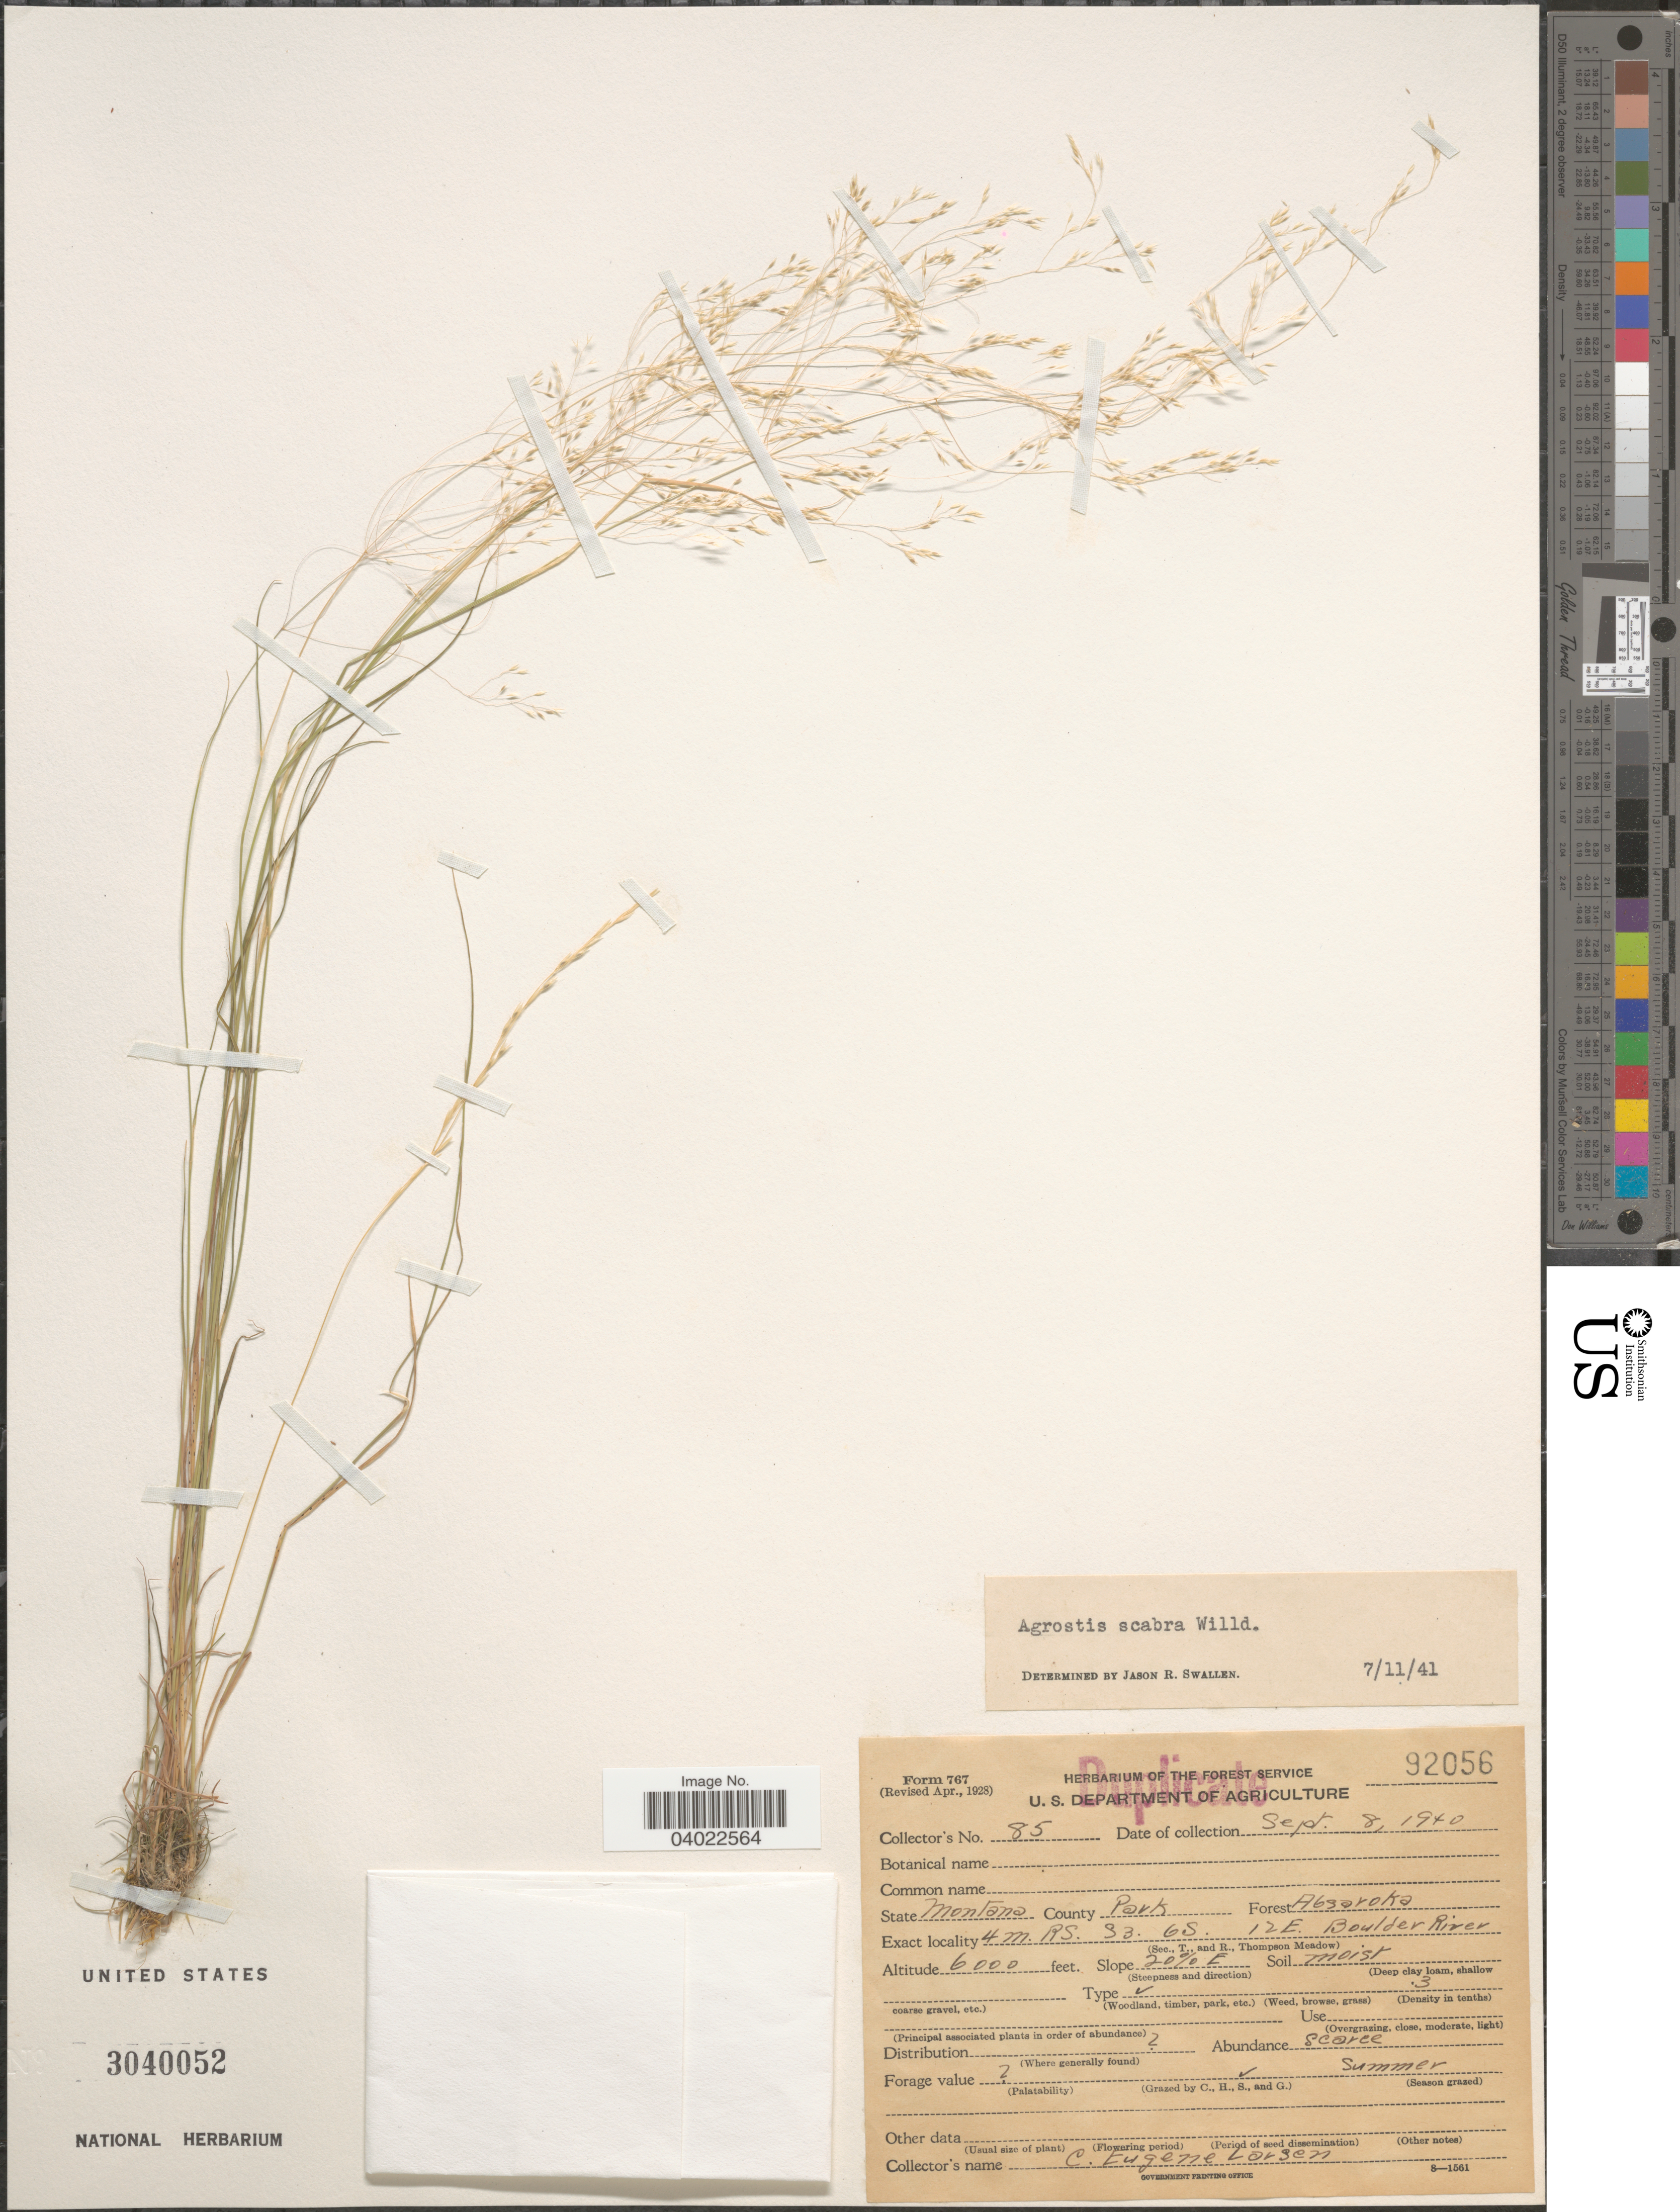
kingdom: Plantae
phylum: Tracheophyta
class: Liliopsida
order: Poales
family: Poaceae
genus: Agrostis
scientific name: Agrostis scabra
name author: Willd.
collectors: C. Larsen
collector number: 85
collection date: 1940-09-08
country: United States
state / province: Montana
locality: County Park. Forest Absaroka. 4 m. RS. S3. 6S. 12E. Boulder River.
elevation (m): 1829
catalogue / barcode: US 3040052